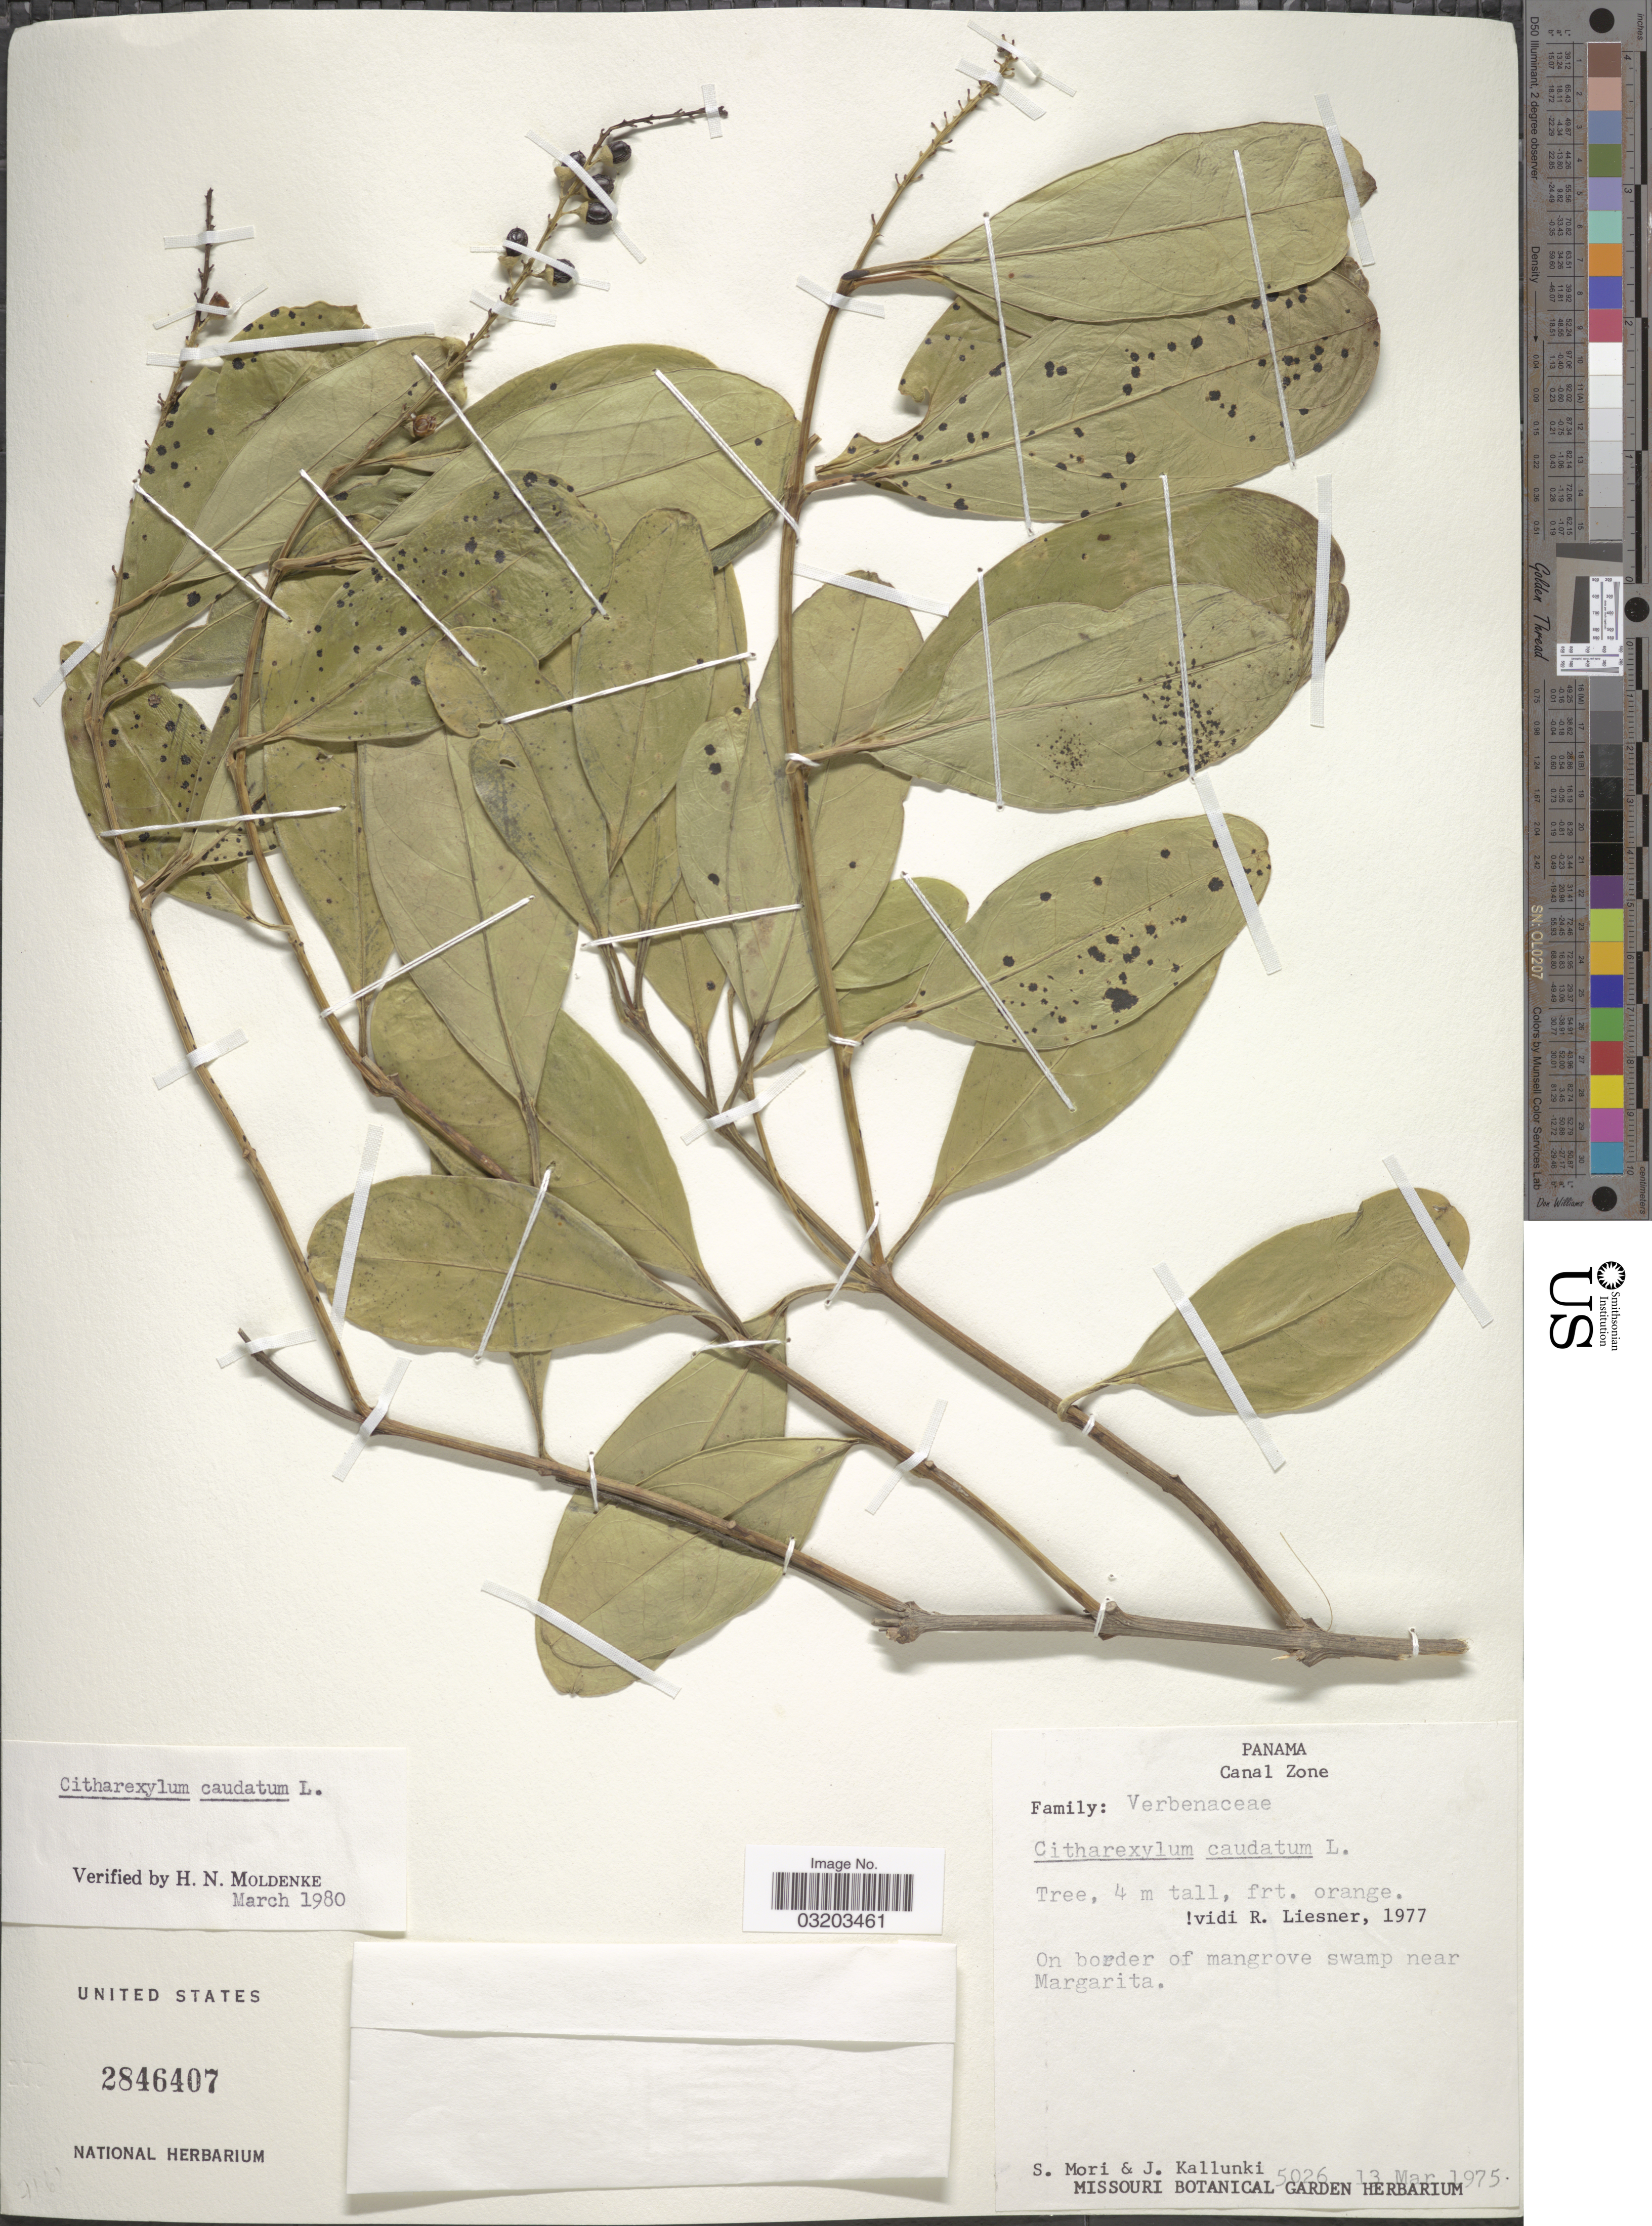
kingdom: Plantae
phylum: Tracheophyta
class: Magnoliopsida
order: Lamiales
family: Verbenaceae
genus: Citharexylum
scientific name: Citharexylum caudatum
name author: L.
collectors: S. Mori & J. Kallunki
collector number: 5026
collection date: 1975-03-13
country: Panama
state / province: Colón / Panamá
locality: Canal Zone. On border of mangrove swamp near Margarita.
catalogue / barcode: US 2846407